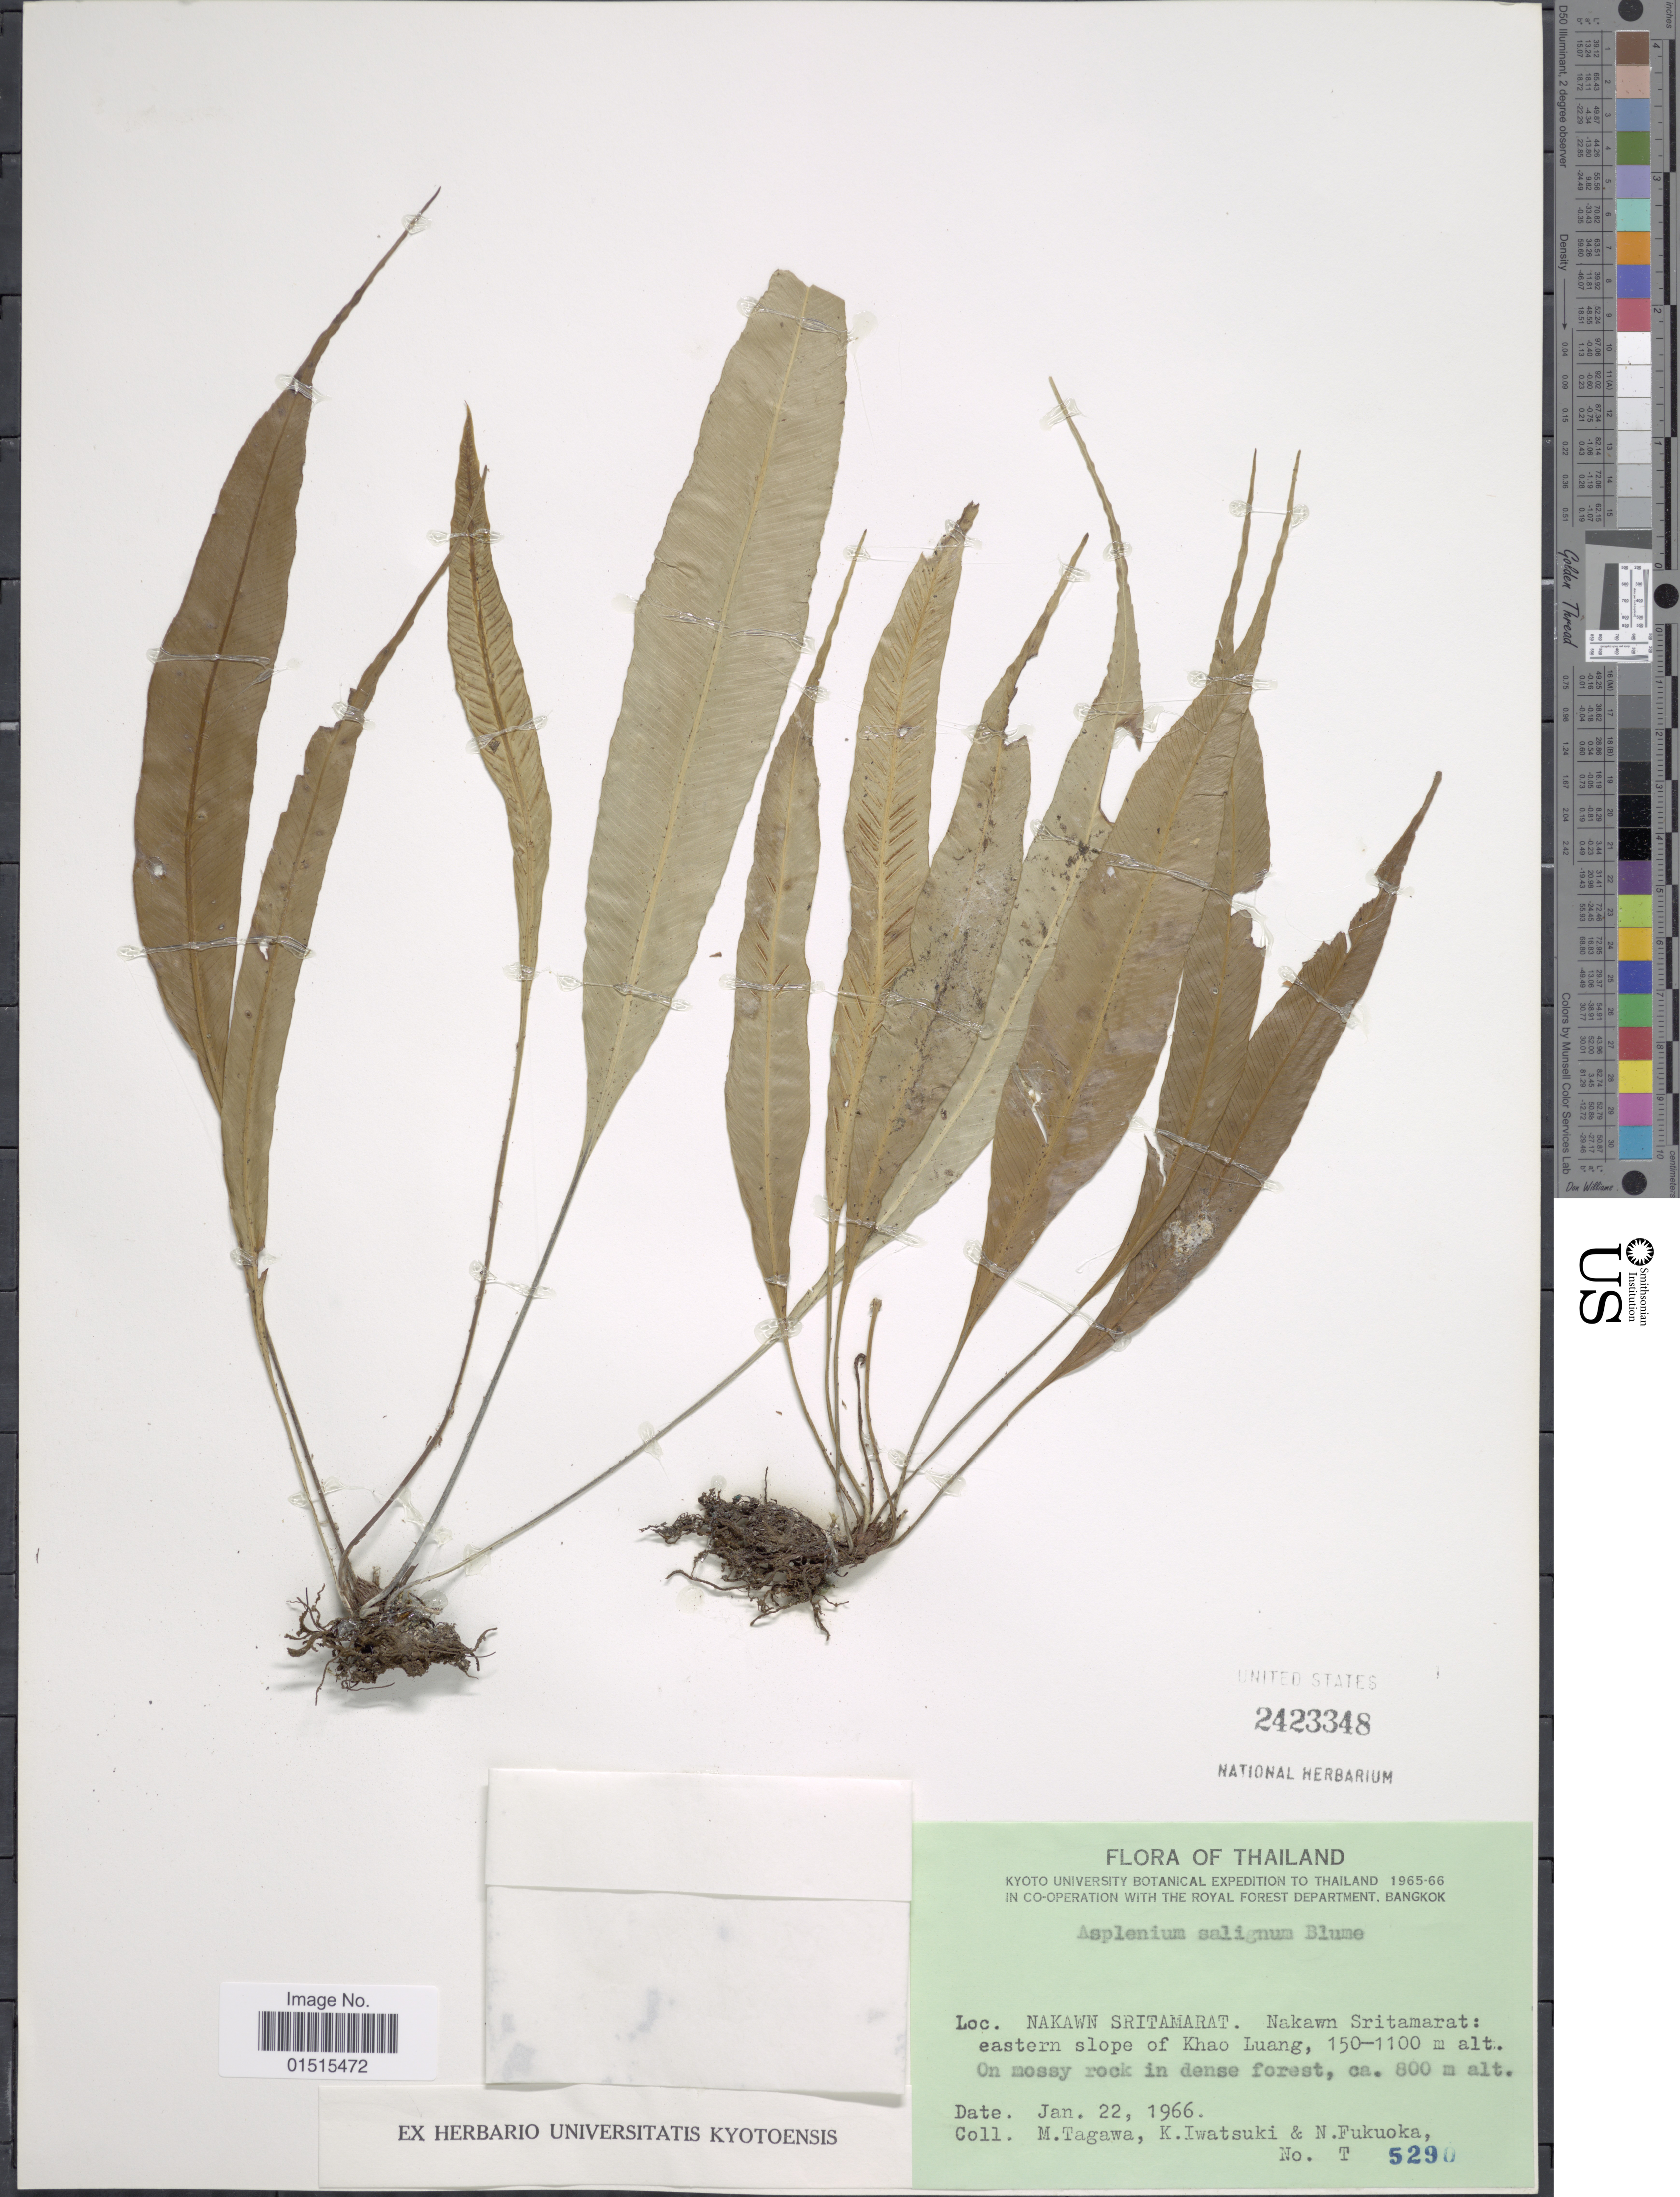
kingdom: Plantae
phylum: Tracheophyta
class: Polypodiopsida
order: Polypodiales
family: Aspleniaceae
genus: Asplenium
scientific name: Asplenium salignum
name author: Blume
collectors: M. Tagawa, K. Iwatsuki & N. Fukuoka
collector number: T5290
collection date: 1966-01-22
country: Thailand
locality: Nakawn Sritamarat: eastern slope of Khao Luang, on mossy rock in dense forest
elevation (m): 800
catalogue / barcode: US 2423348